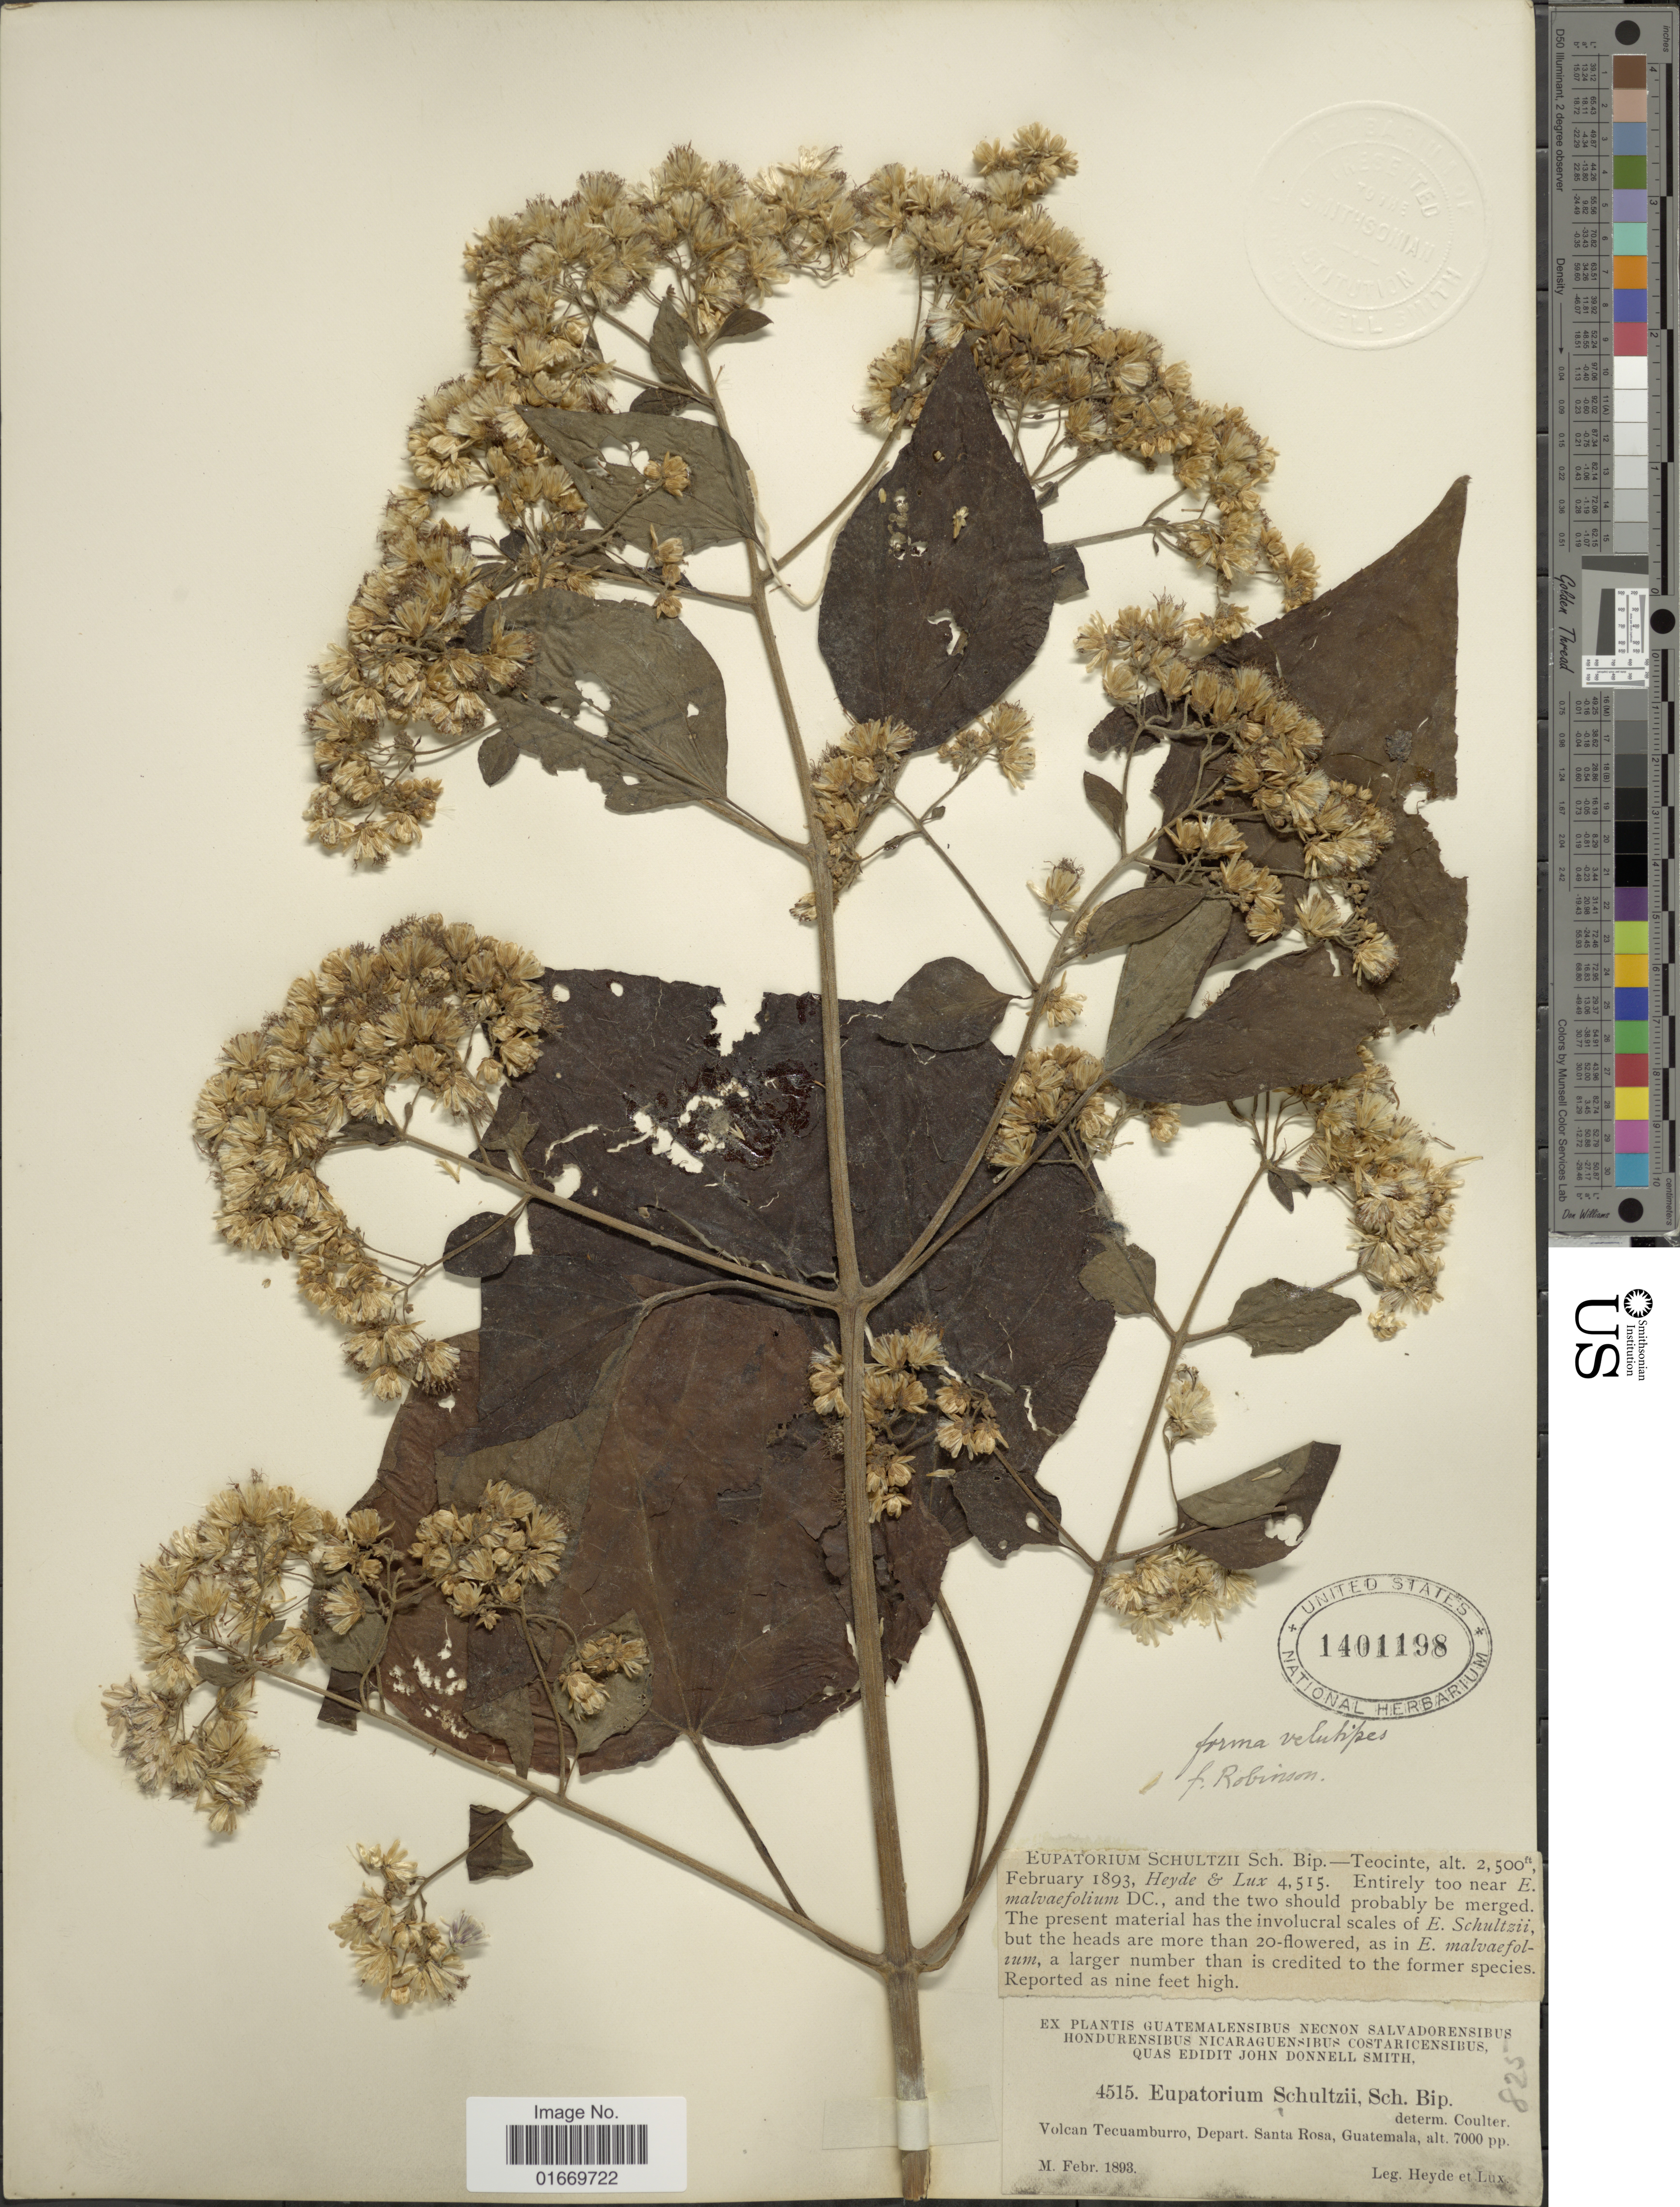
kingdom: Plantae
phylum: Tracheophyta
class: Magnoliopsida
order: Asterales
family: Asteraceae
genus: Peteravenia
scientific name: Peteravenia schultzii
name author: (Schnittsp.) R.M. King & H. Rob.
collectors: Heyde & Lux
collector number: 4515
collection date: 1893-02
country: Guatemala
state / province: Santa Rosa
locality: Volcan Tecuamburro, Depart. Santa Rosa, Guatemala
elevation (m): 2134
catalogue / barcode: US 1401198